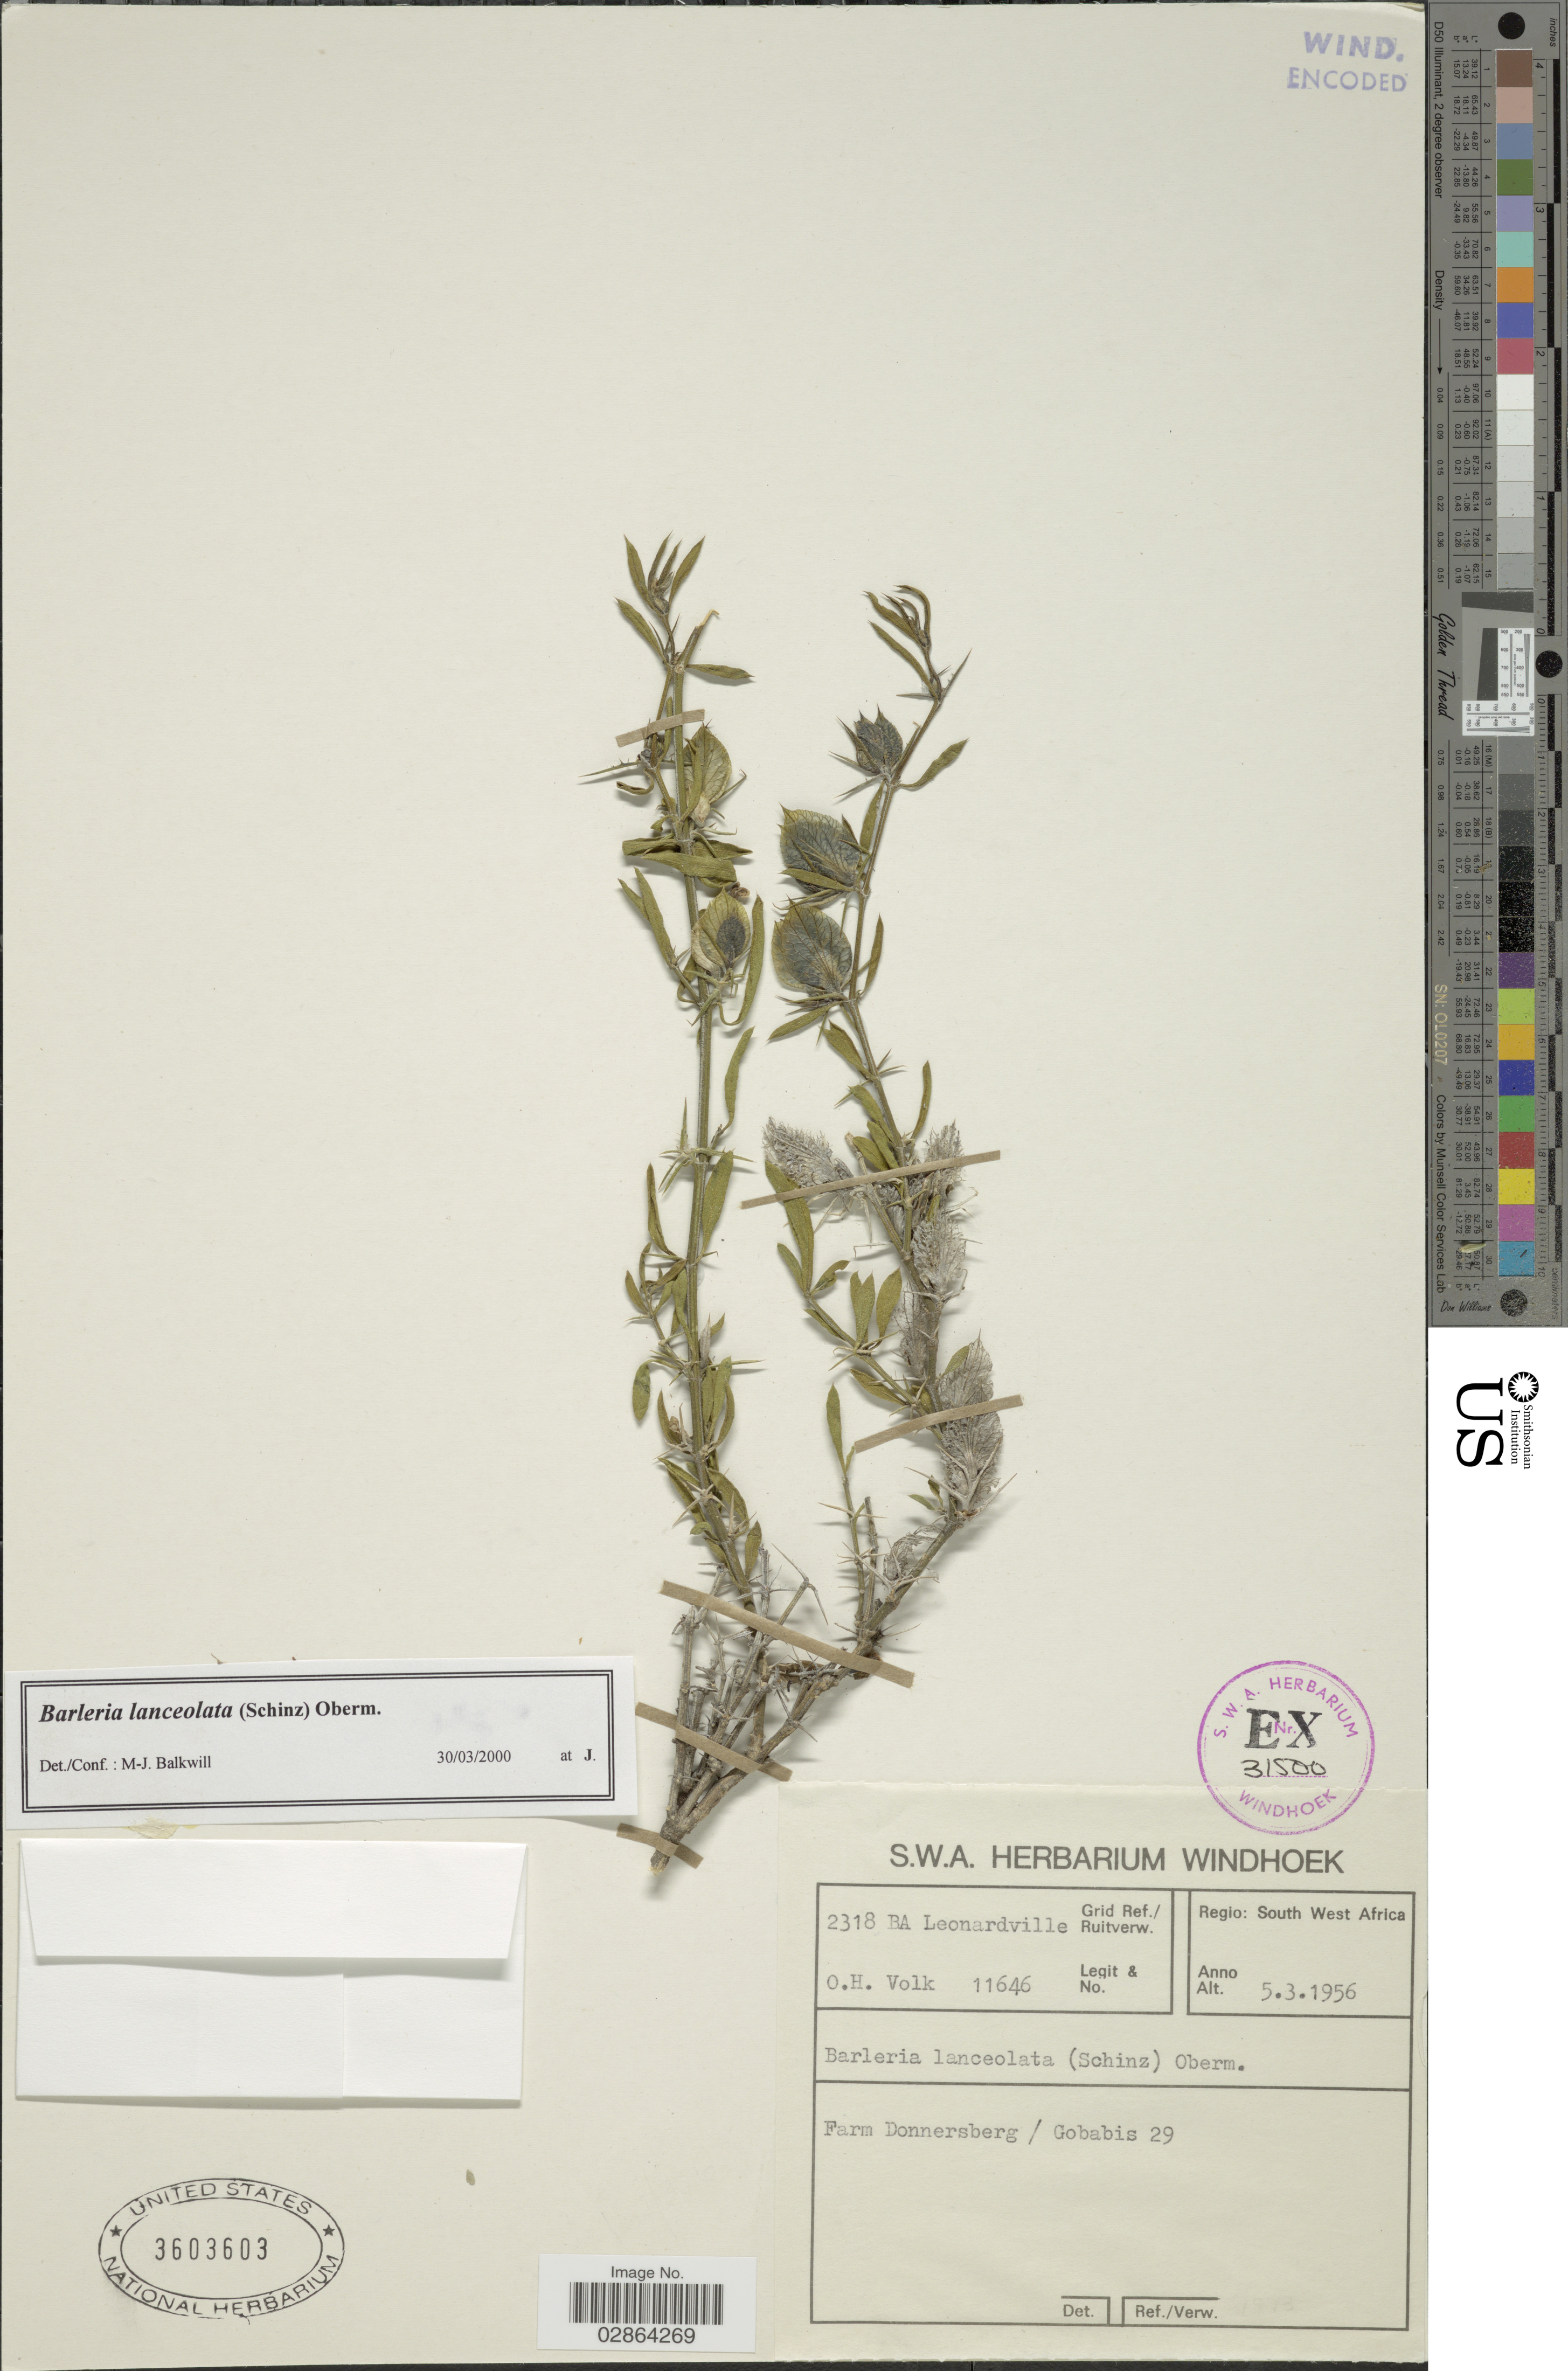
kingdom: Plantae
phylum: Tracheophyta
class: Magnoliopsida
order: Lamiales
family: Acanthaceae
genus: Barleria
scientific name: Barleria lanceolata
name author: (Schinz) Oberm.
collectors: O. Volk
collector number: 11646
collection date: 1956-03-05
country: Namibia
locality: Grid Ref./Ruitverw. 2318 BA Leonardville, Regio: South West Africa, Farm Donnersberg/Gobabis 29.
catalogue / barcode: US 3603603